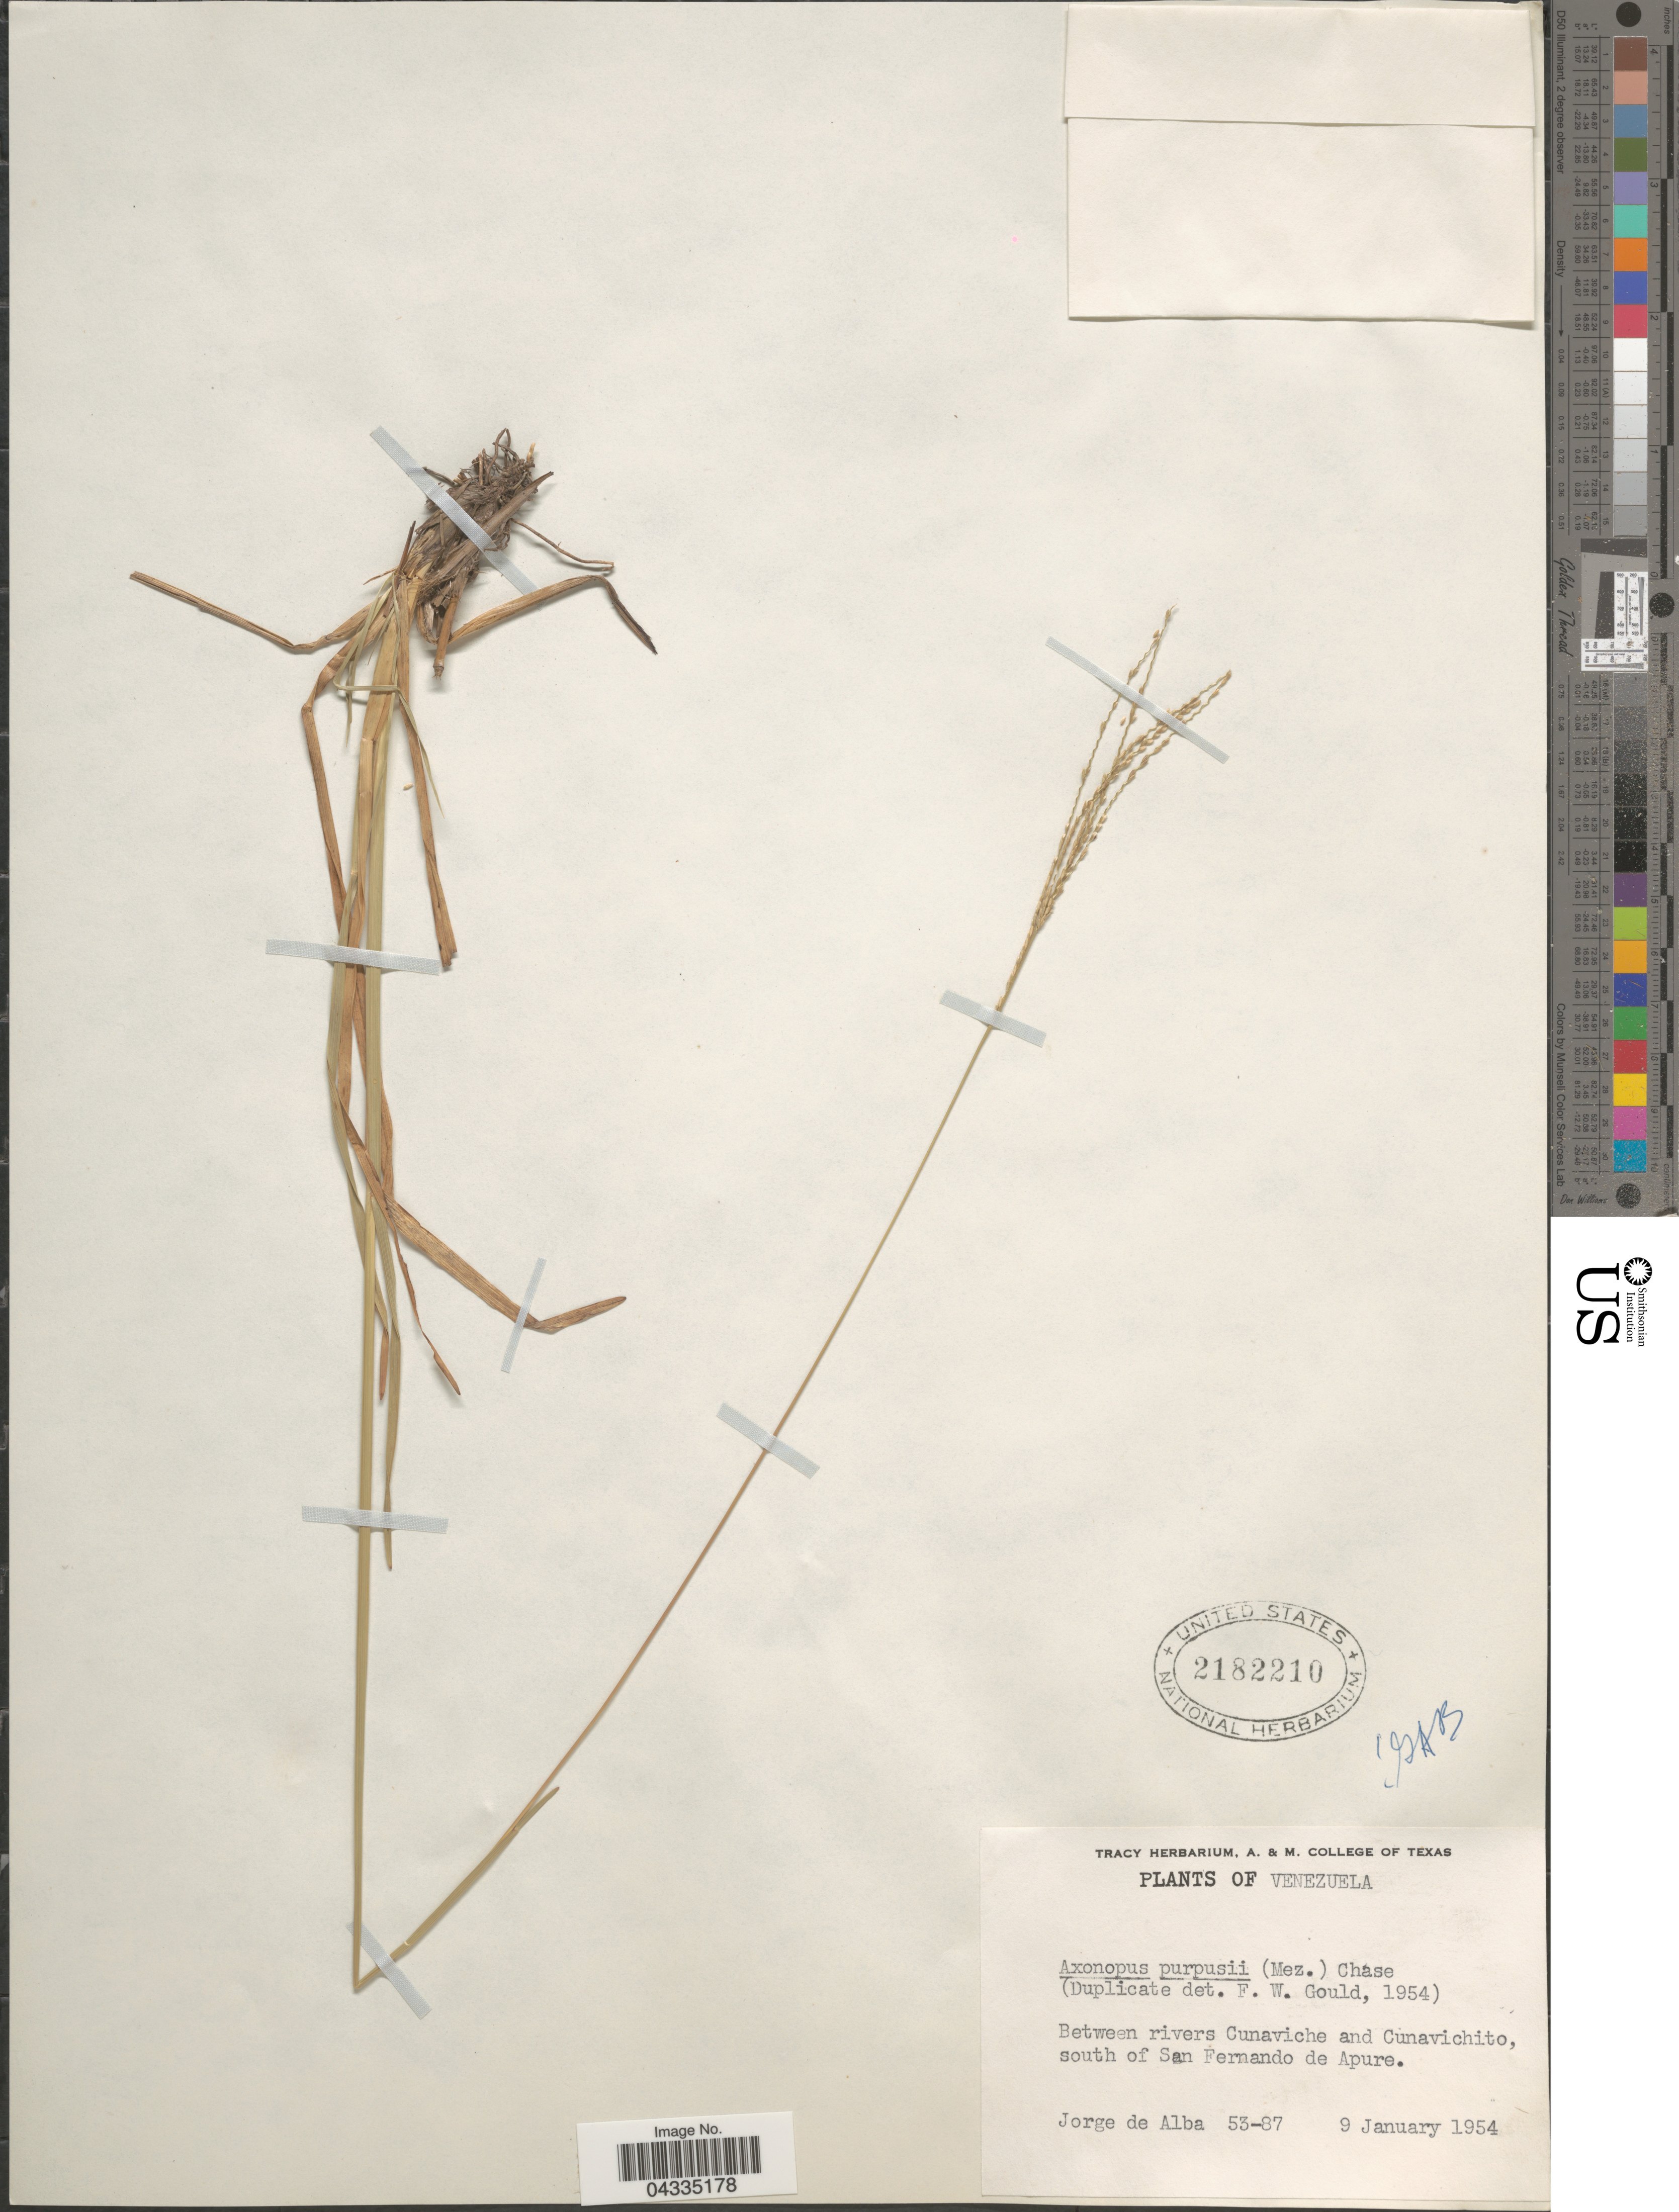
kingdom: Plantae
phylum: Tracheophyta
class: Liliopsida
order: Poales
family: Poaceae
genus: Axonopus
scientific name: Axonopus purpusii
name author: (Mez) Chase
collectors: J. Alba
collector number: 53-87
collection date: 1954-01-09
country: Venezuela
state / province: Apure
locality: Between rivers Cunaviche and Cunavichito, south of San Fernando de Apure.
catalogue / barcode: US 2182210